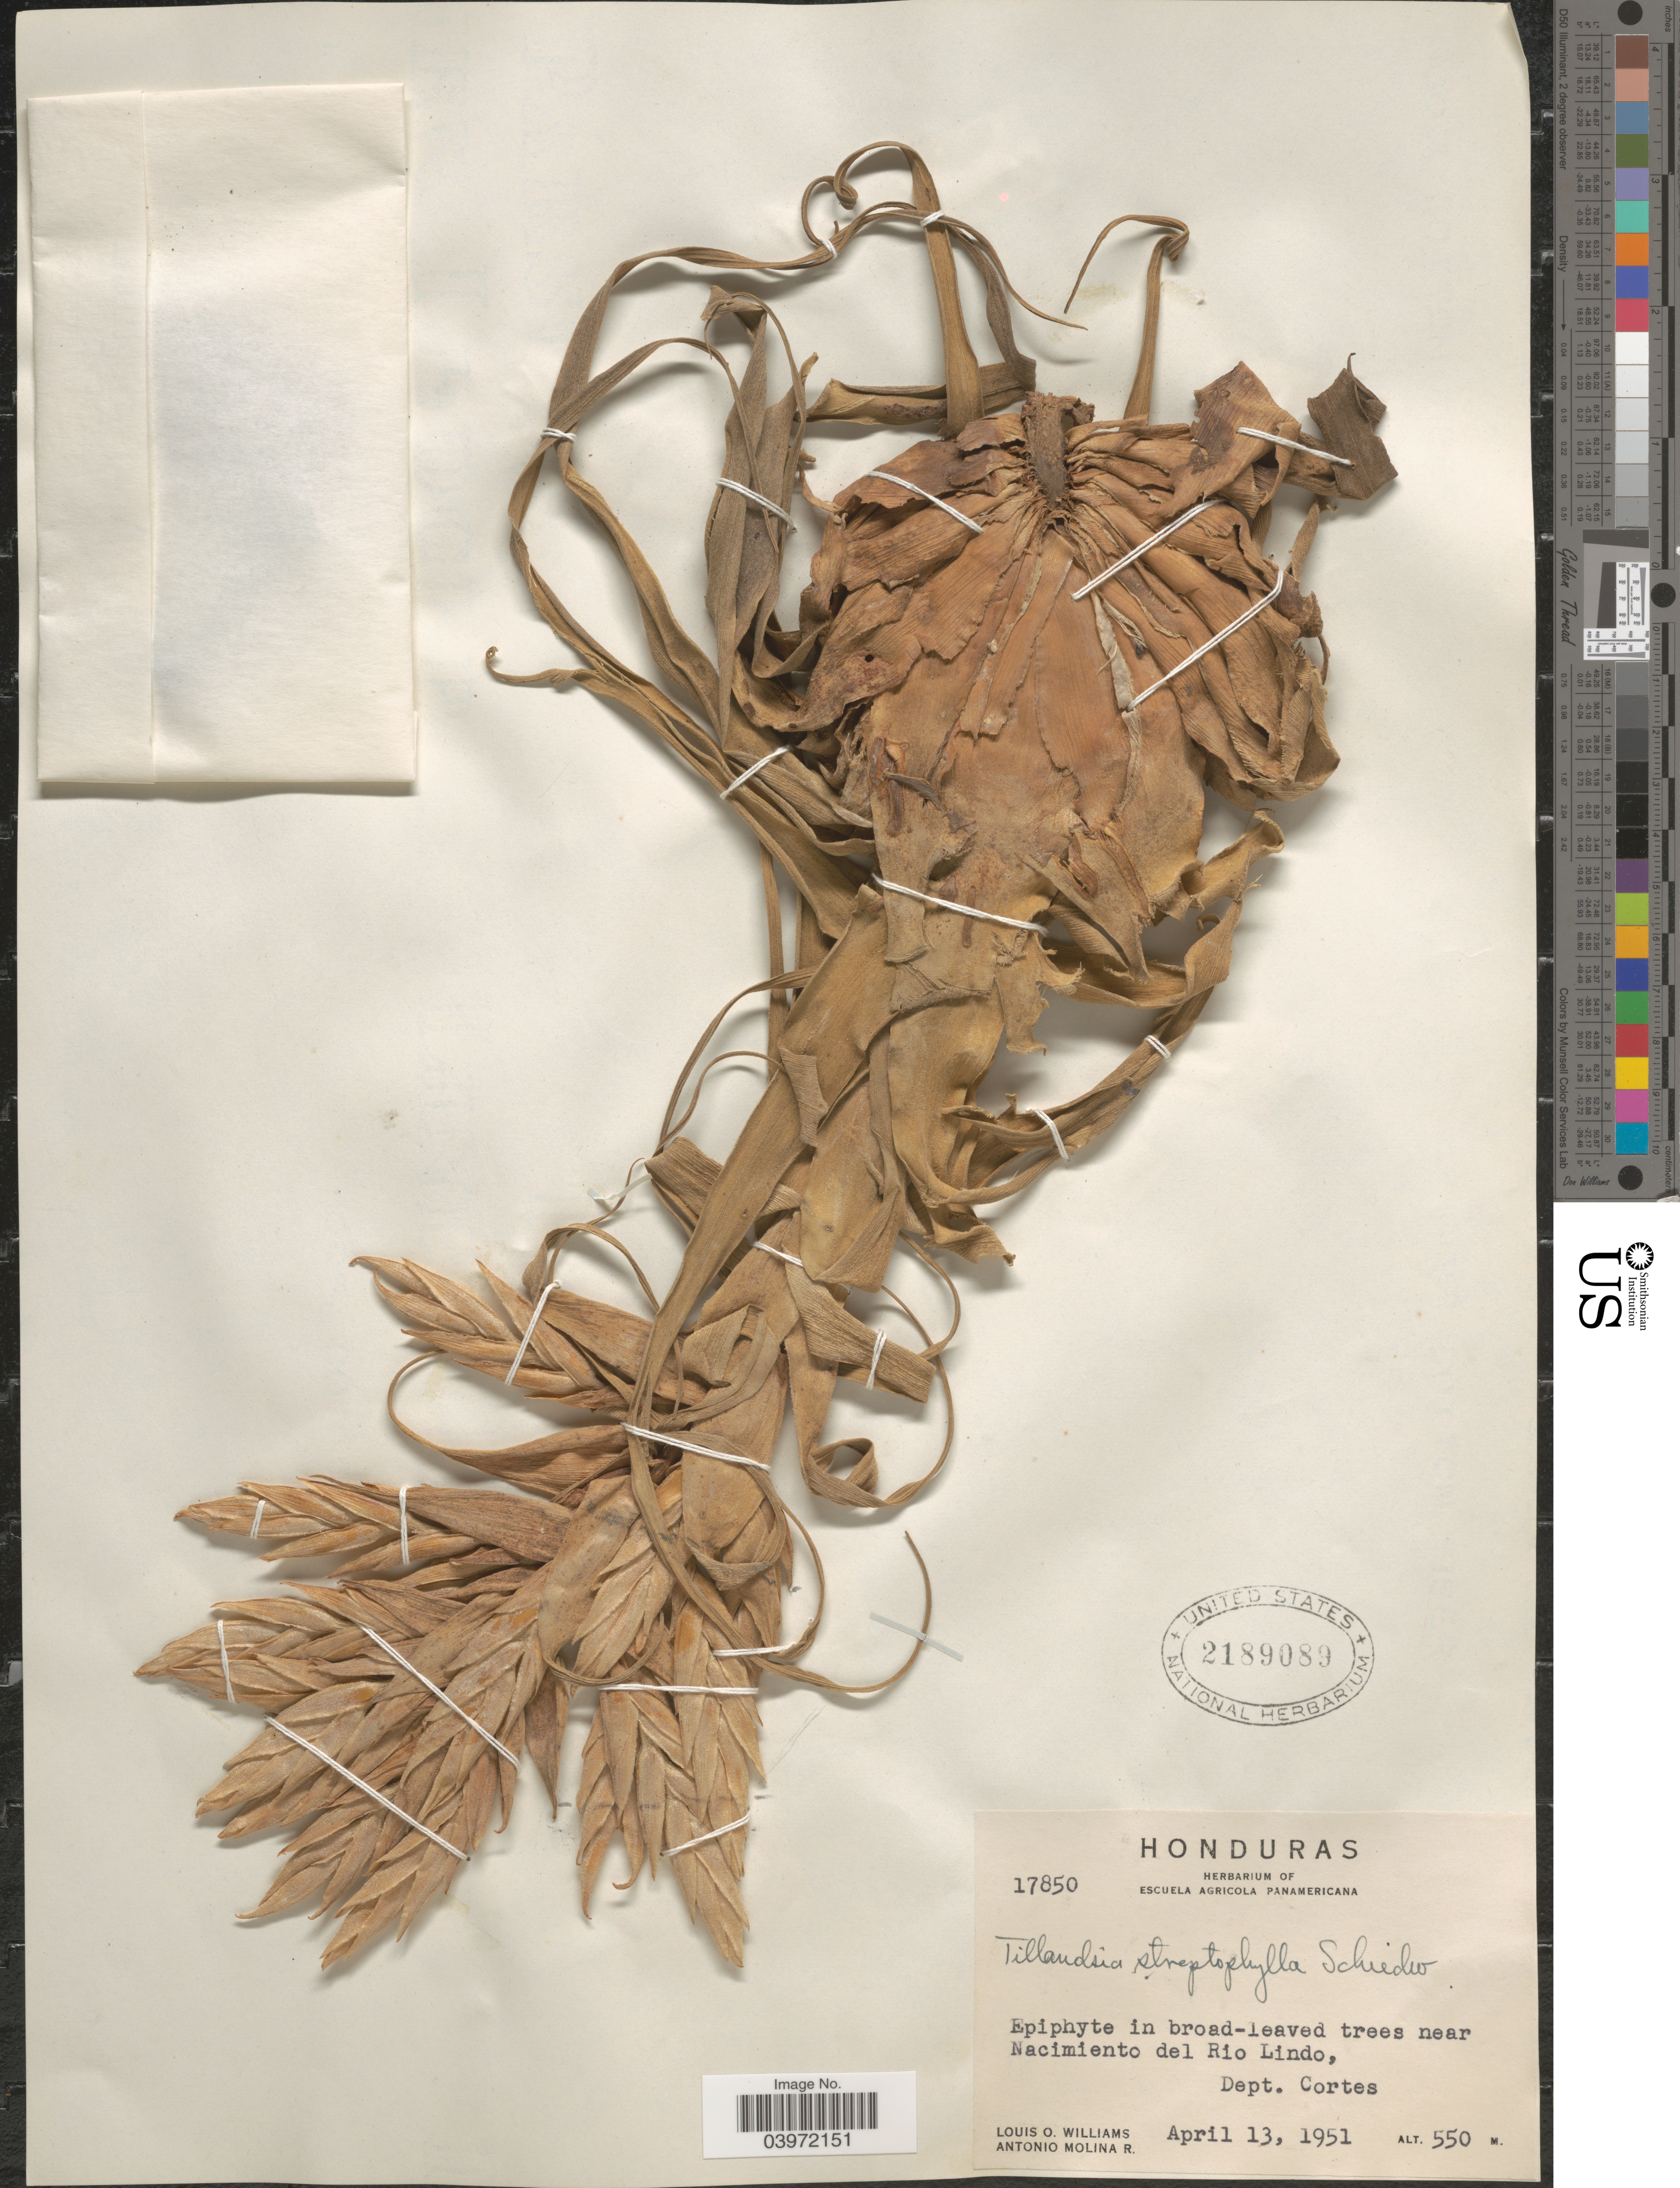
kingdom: Plantae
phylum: Tracheophyta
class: Liliopsida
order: Poales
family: Bromeliaceae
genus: Tillandsia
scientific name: Tillandsia streptophylla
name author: Scheidw. ex C. Morren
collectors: L. O. Williams & A. Molina R.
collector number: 17850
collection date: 1951-04-13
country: Honduras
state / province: Cortes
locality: Epiphyte in broad-leaved trees near Nacimiento del Rio Lindo, Dept. Cortes.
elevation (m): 550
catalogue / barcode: US 2189089